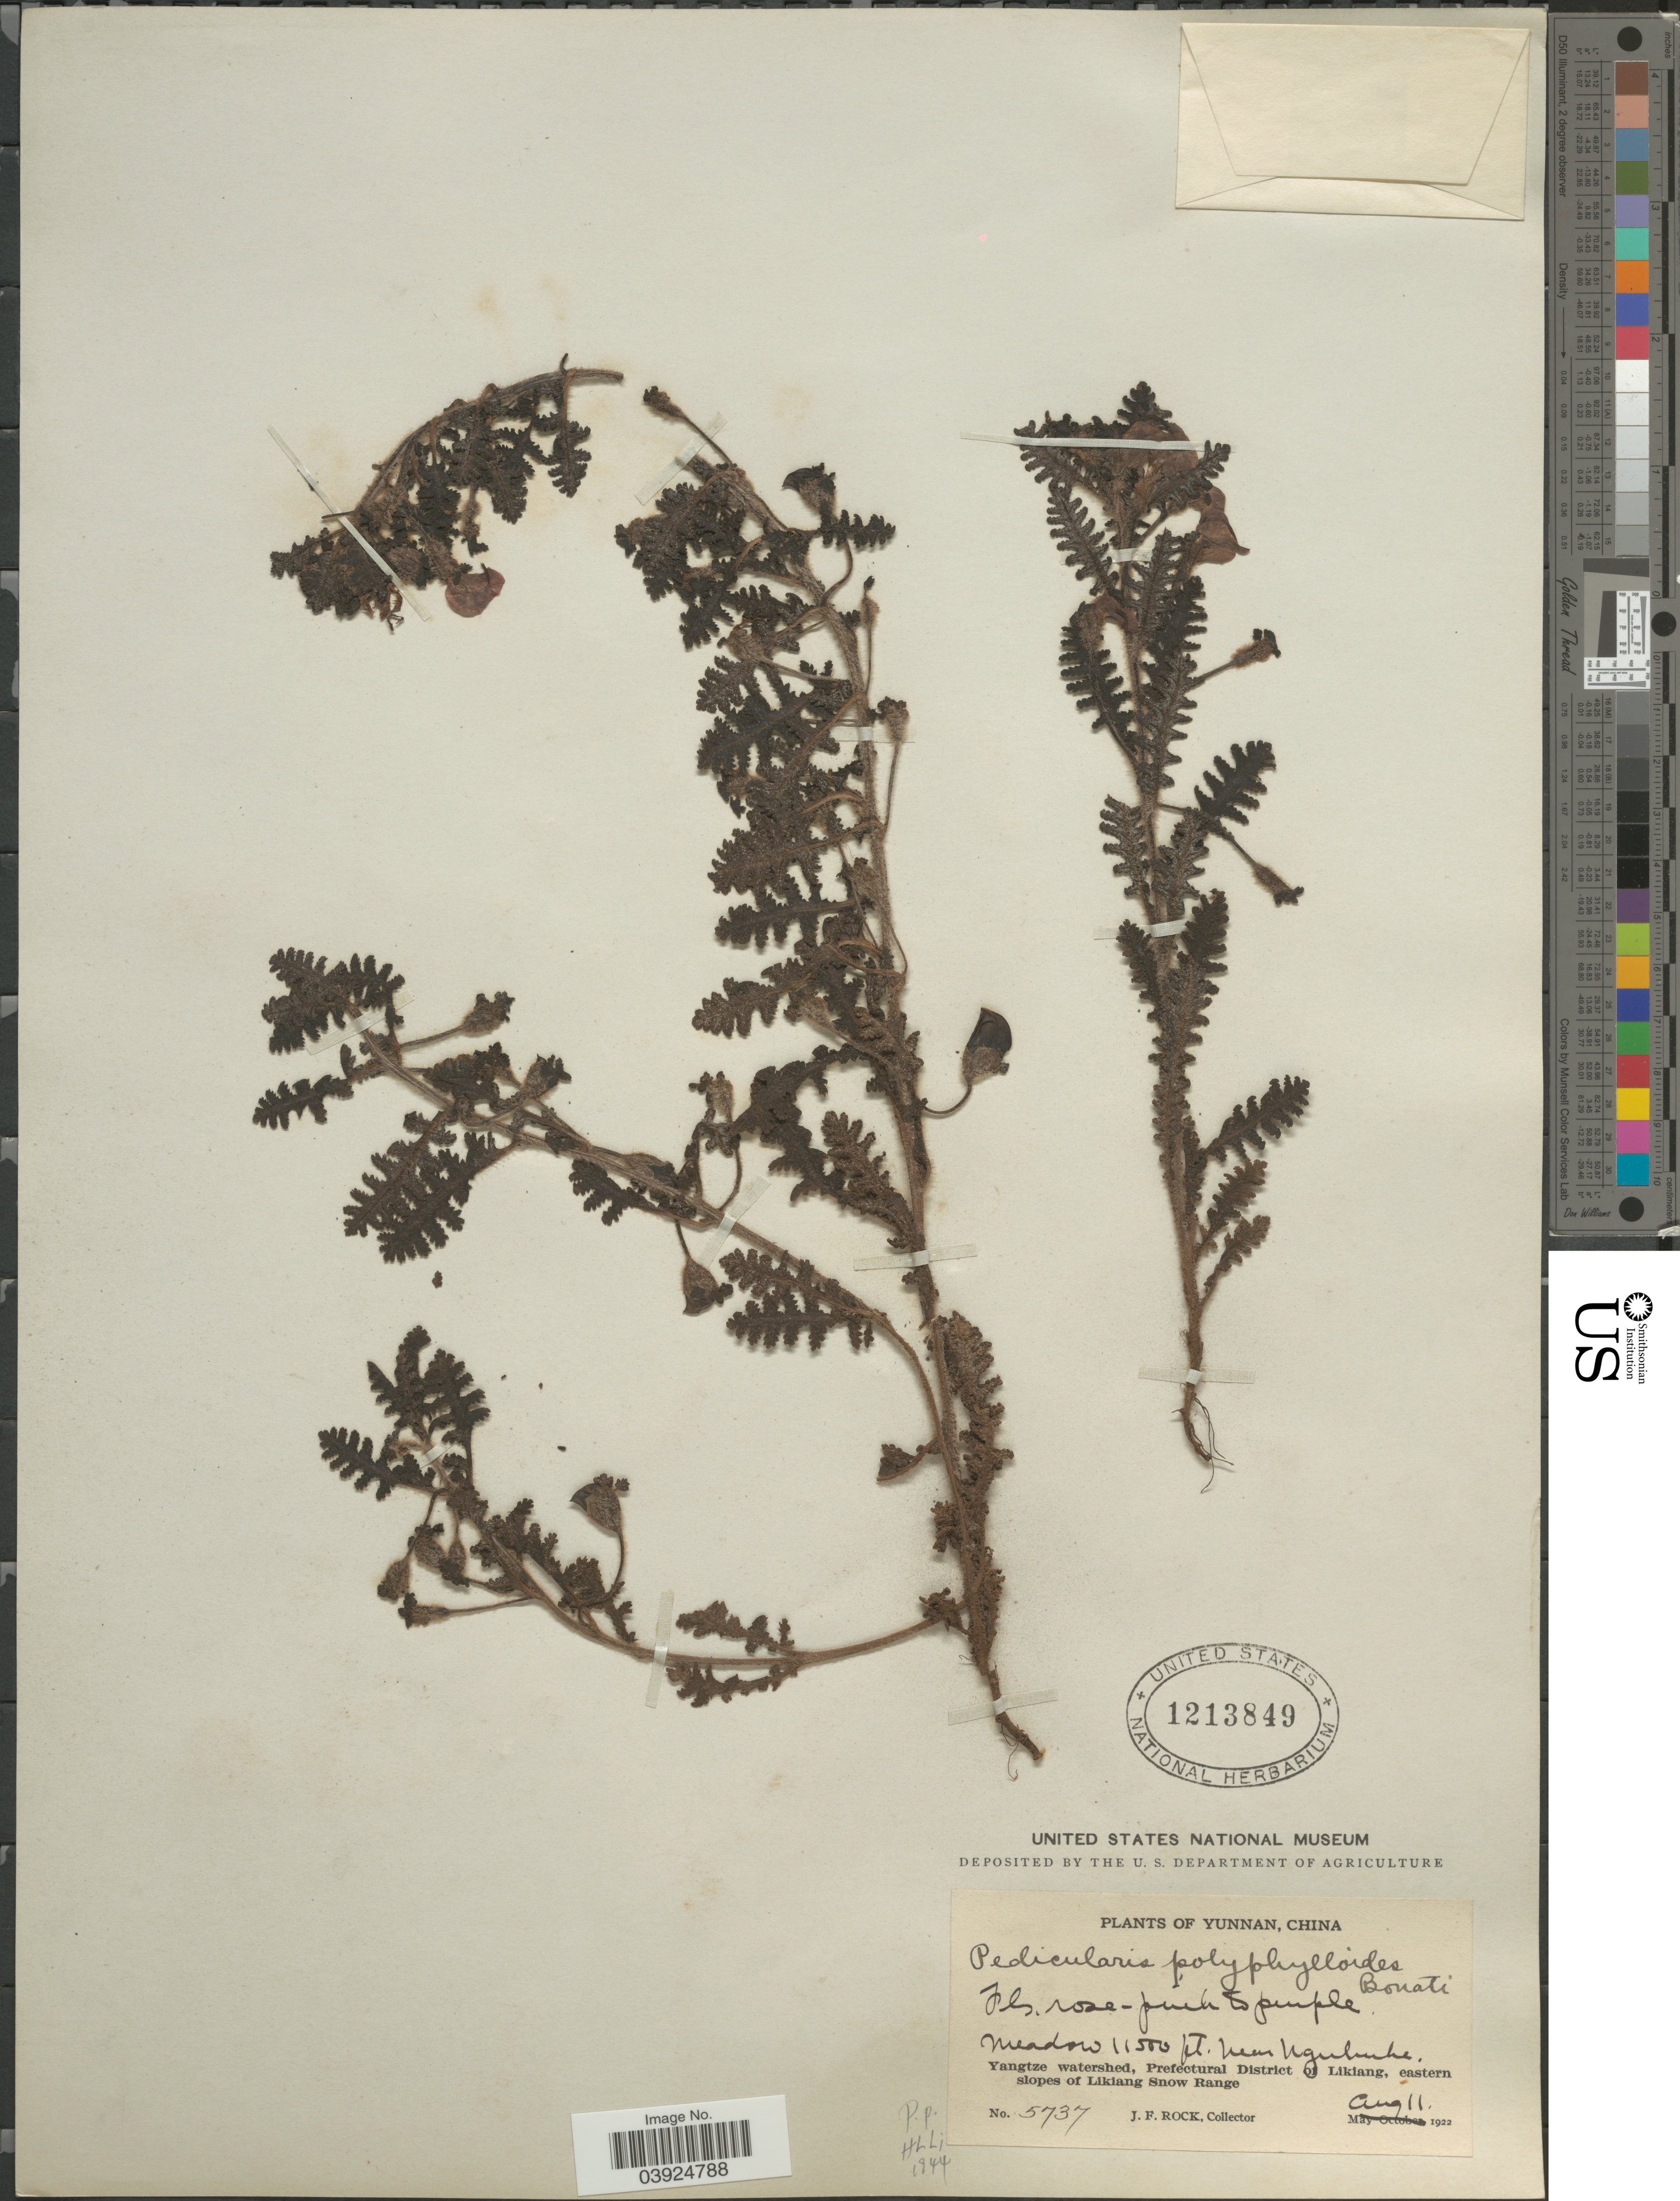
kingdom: Plantae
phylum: Tracheophyta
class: Magnoliopsida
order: Lamiales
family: Orobanchaceae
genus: Pedicularis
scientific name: Pedicularis polyphylloides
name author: Bonati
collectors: J. Rock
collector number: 5737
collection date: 1922-08-11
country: China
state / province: Yunnan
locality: Near Nguhuhe [interpreted]. Yangtze watershed, Prefectural District of Likiang, eastern slopes of Likiang Snow Range.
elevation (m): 3505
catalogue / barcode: US 1213849